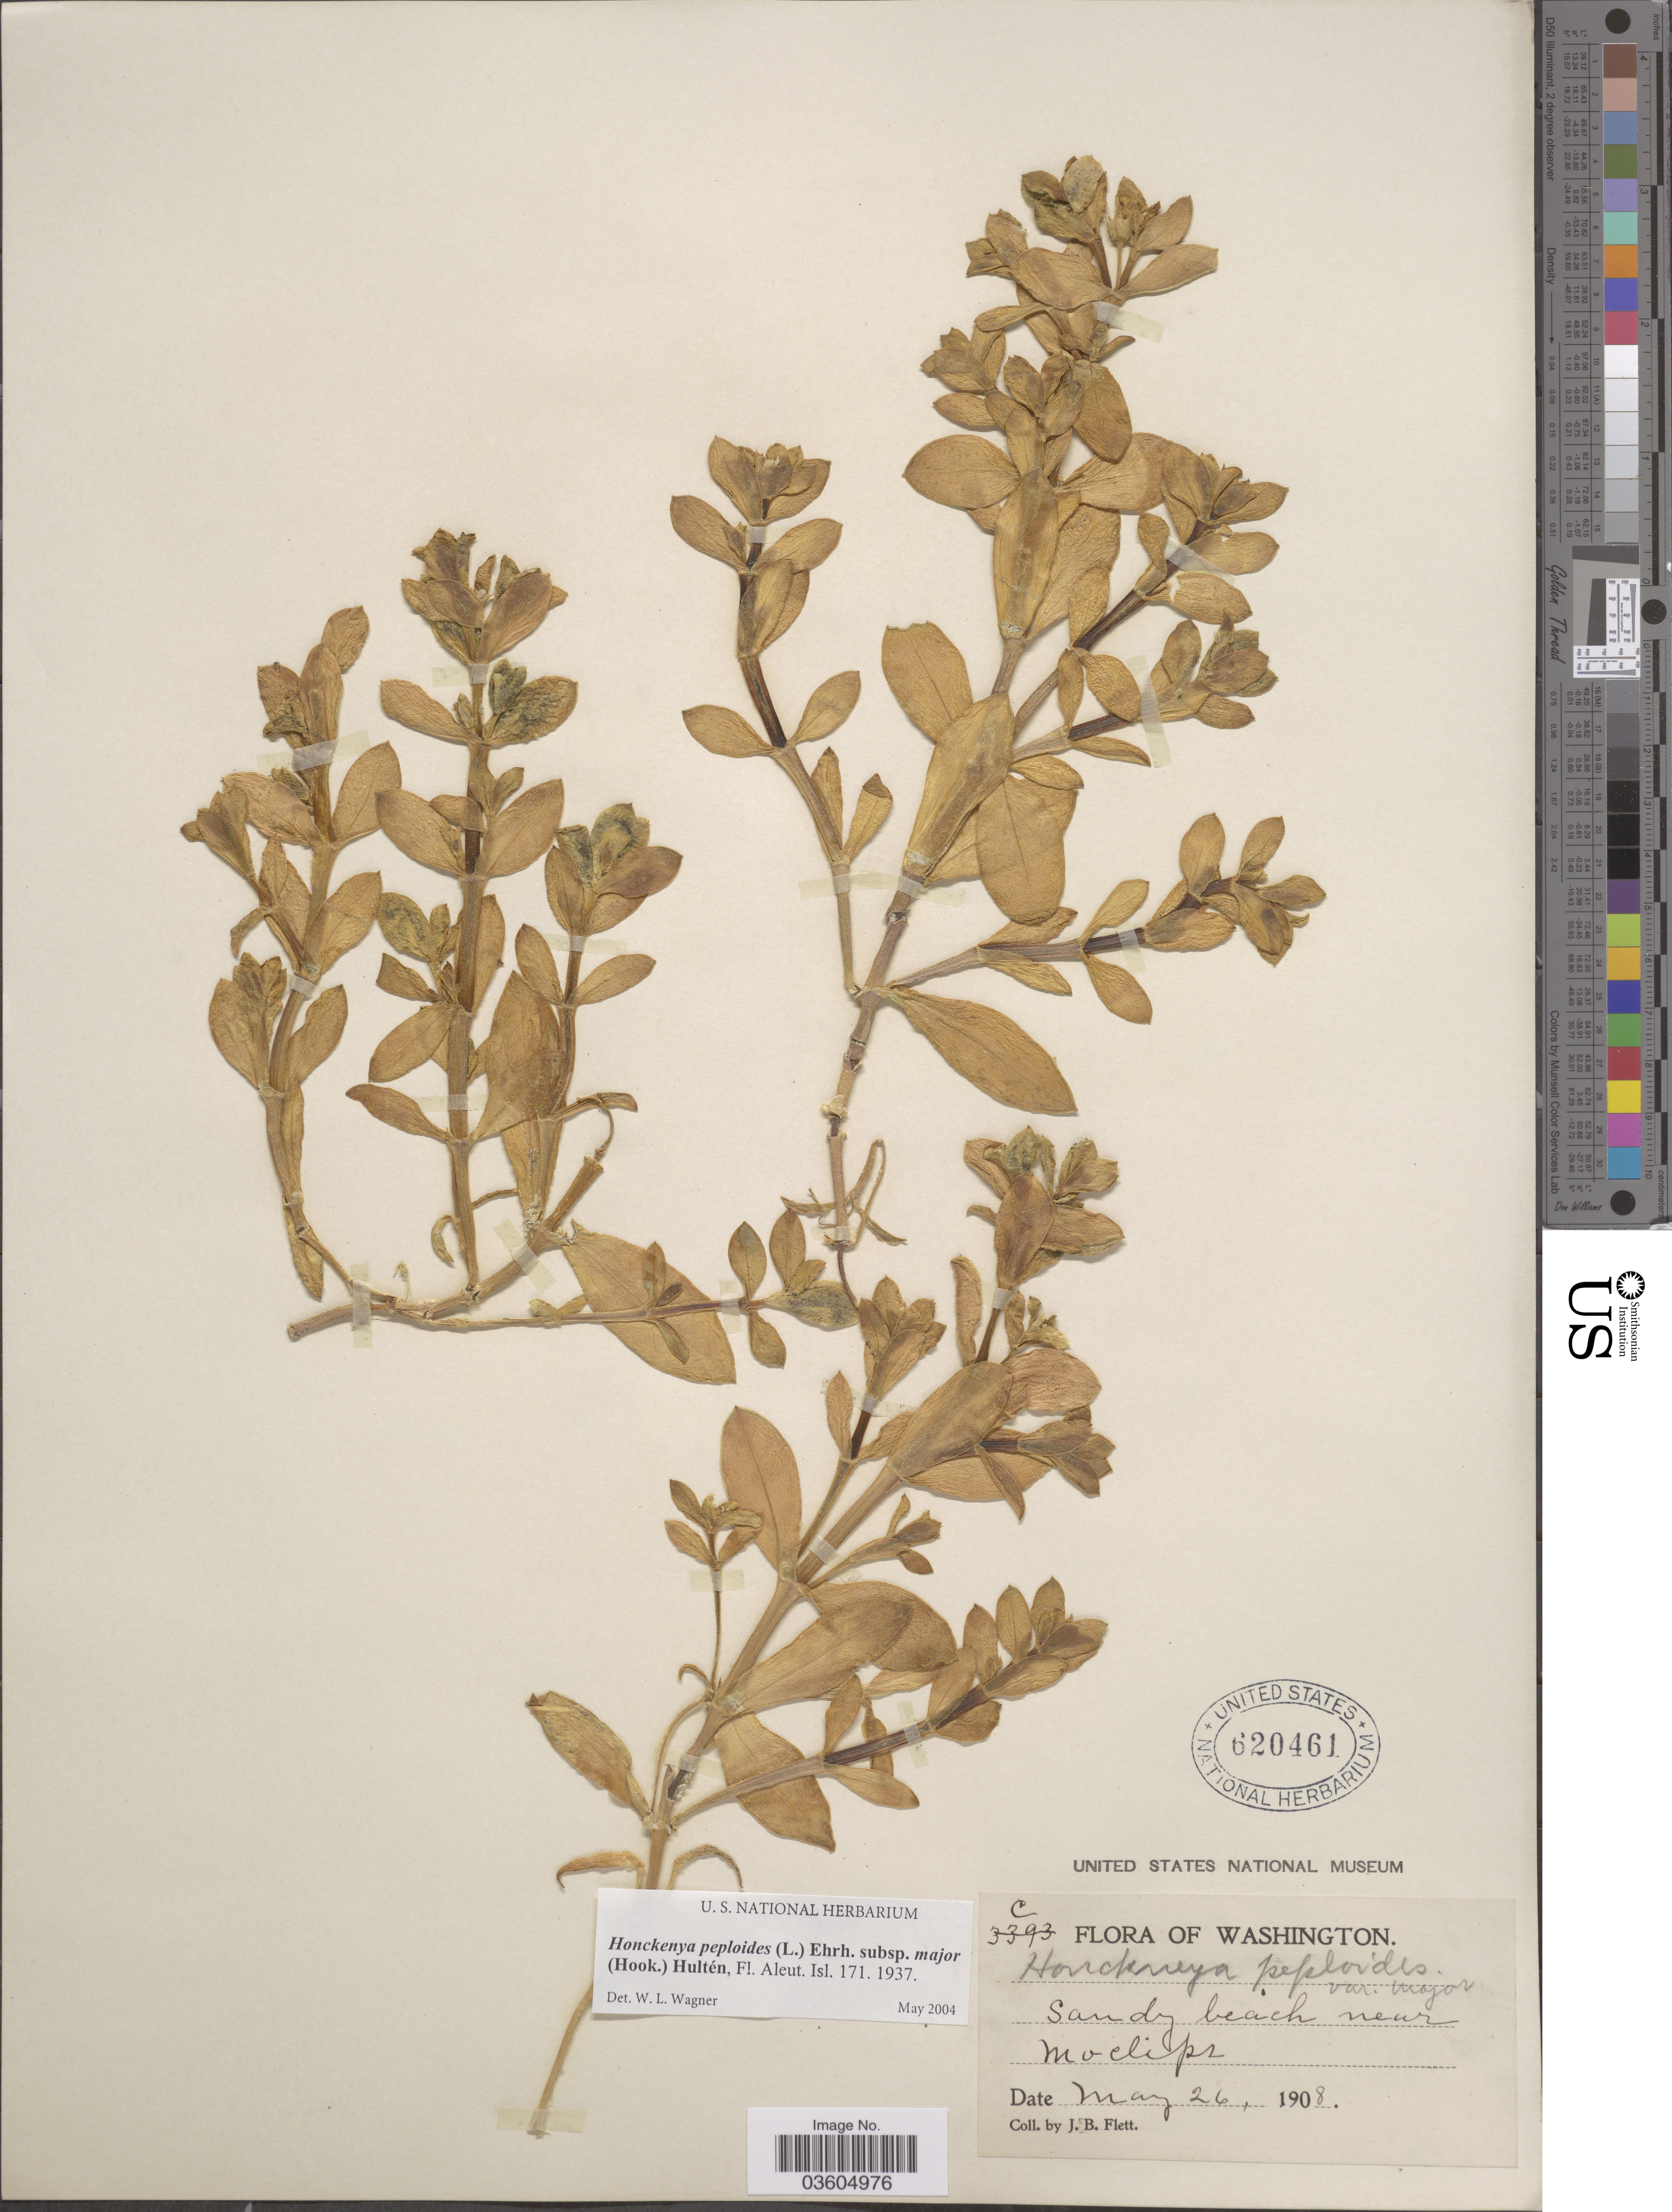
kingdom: Plantae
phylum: Tracheophyta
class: Magnoliopsida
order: Caryophyllales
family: Caryophyllaceae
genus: Honckenya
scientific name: Honckenya peploides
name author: (L.) Ehrh.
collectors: J. Flett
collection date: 1908-05-26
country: United States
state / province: Washington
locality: Sandy beach near Moclips.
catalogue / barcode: US 620461